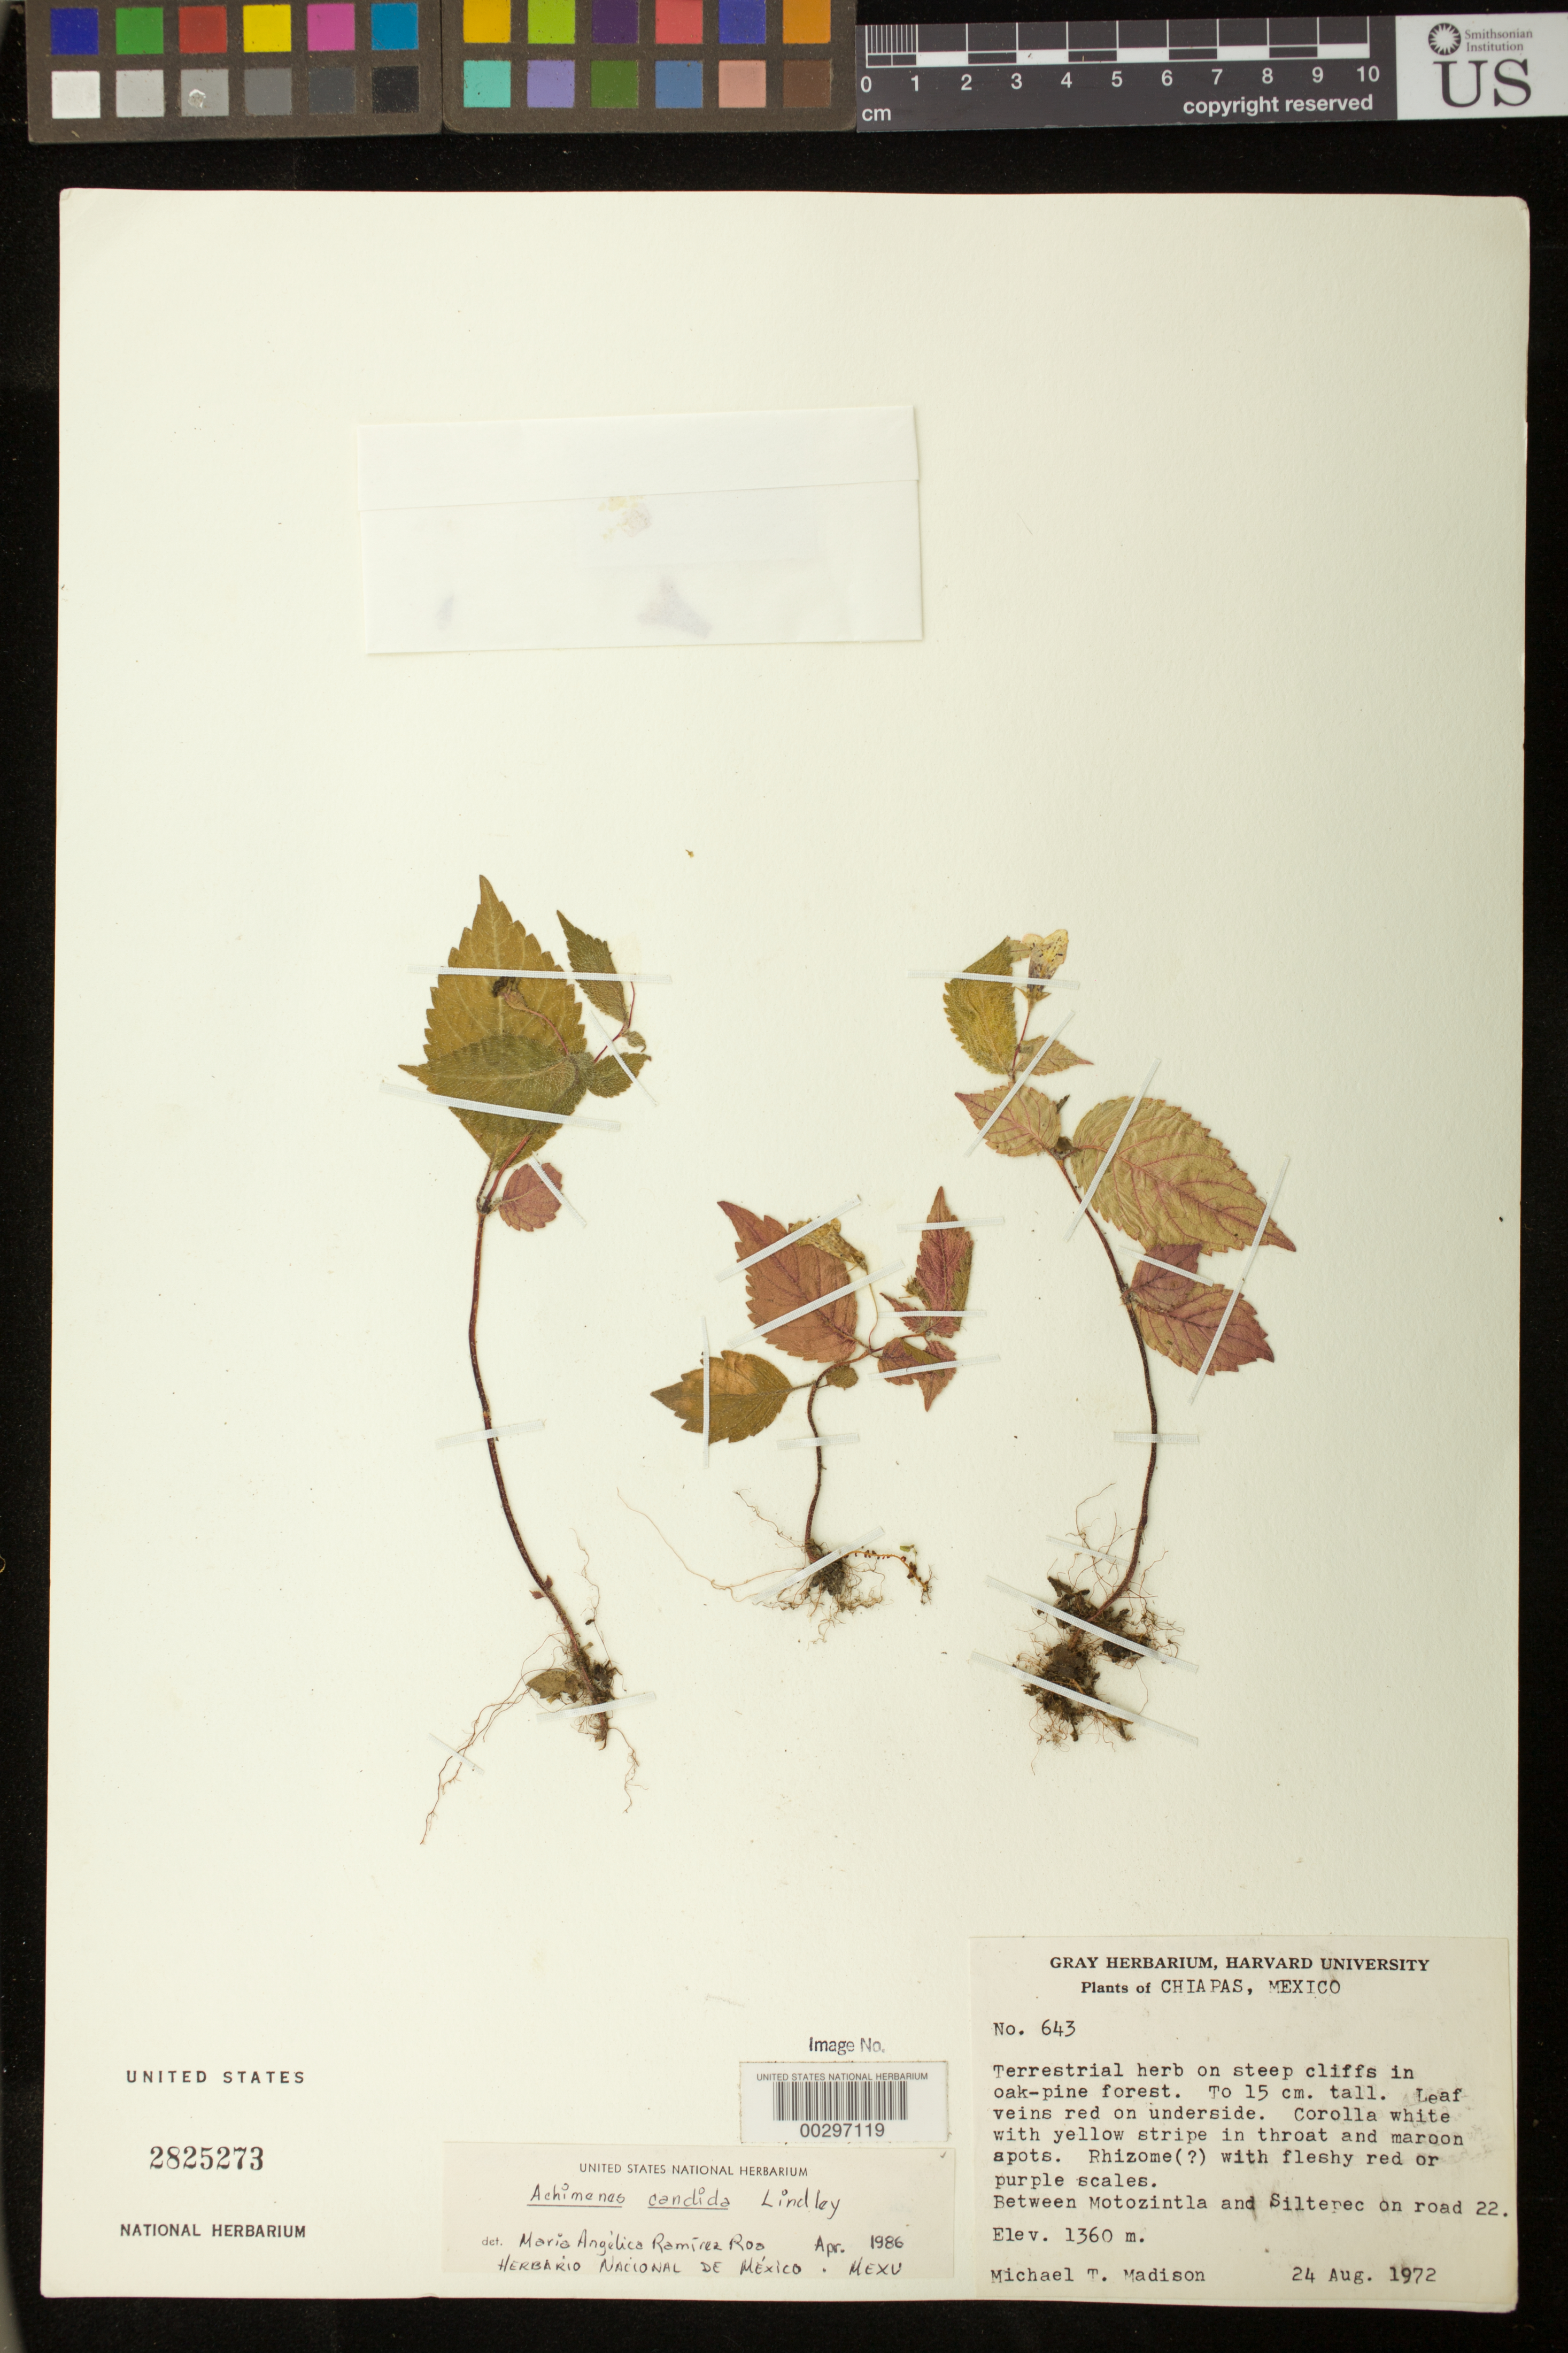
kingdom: Plantae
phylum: Tracheophyta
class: Magnoliopsida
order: Lamiales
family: Gesneriaceae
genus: Achimenes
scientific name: Achimenes candida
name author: Lindl.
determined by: Ramírez-Roa, A.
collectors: M. T. Madison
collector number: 643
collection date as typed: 24 Aug 1972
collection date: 1972-08-24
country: Mexico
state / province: Chiapas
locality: Between Motozintla and Siltepec on road 22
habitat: On steep cliffs in oak-pine forest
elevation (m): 1360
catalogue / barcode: US 2825273